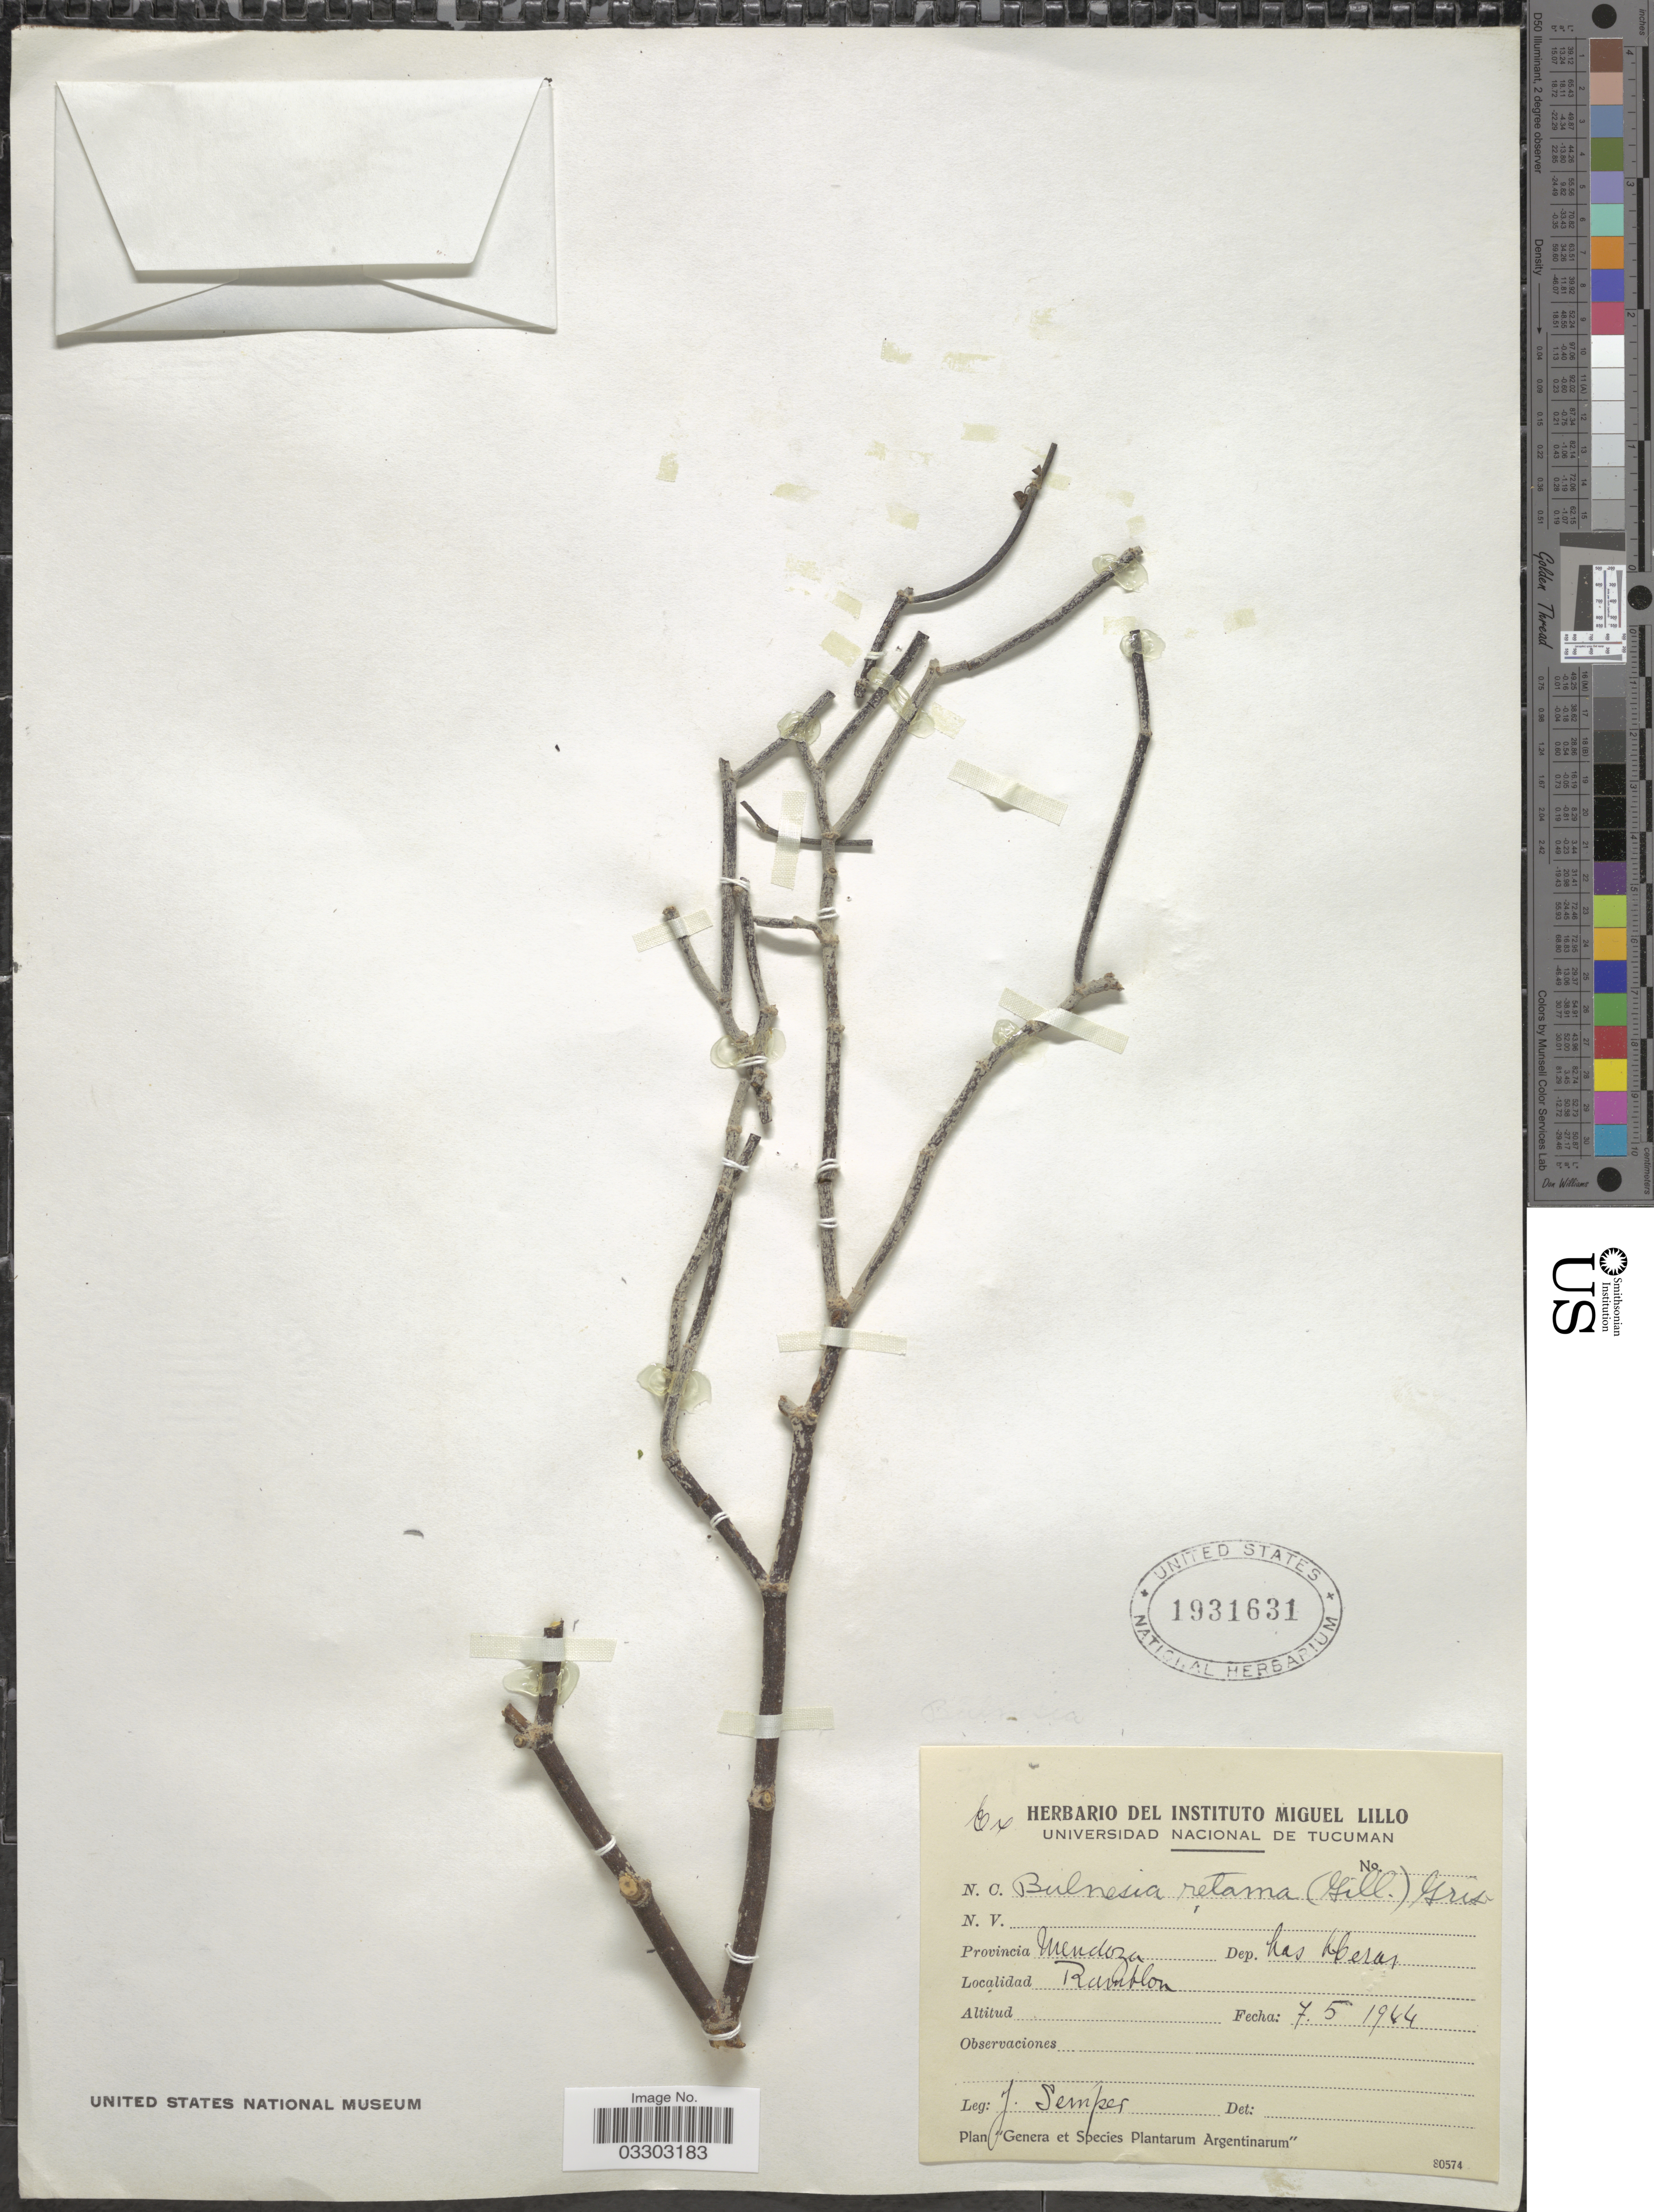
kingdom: Plantae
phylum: Tracheophyta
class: Magnoliopsida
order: Zygophyllales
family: Zygophyllaceae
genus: Bulnesia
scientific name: Bulnesia retama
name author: (Gillies ex Hook. & Arn.) Griseb.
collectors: J. Semper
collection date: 1944-05-07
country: Argentina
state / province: Mendoza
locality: Dep. Las Heras. Ramblon.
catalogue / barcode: US 1931631